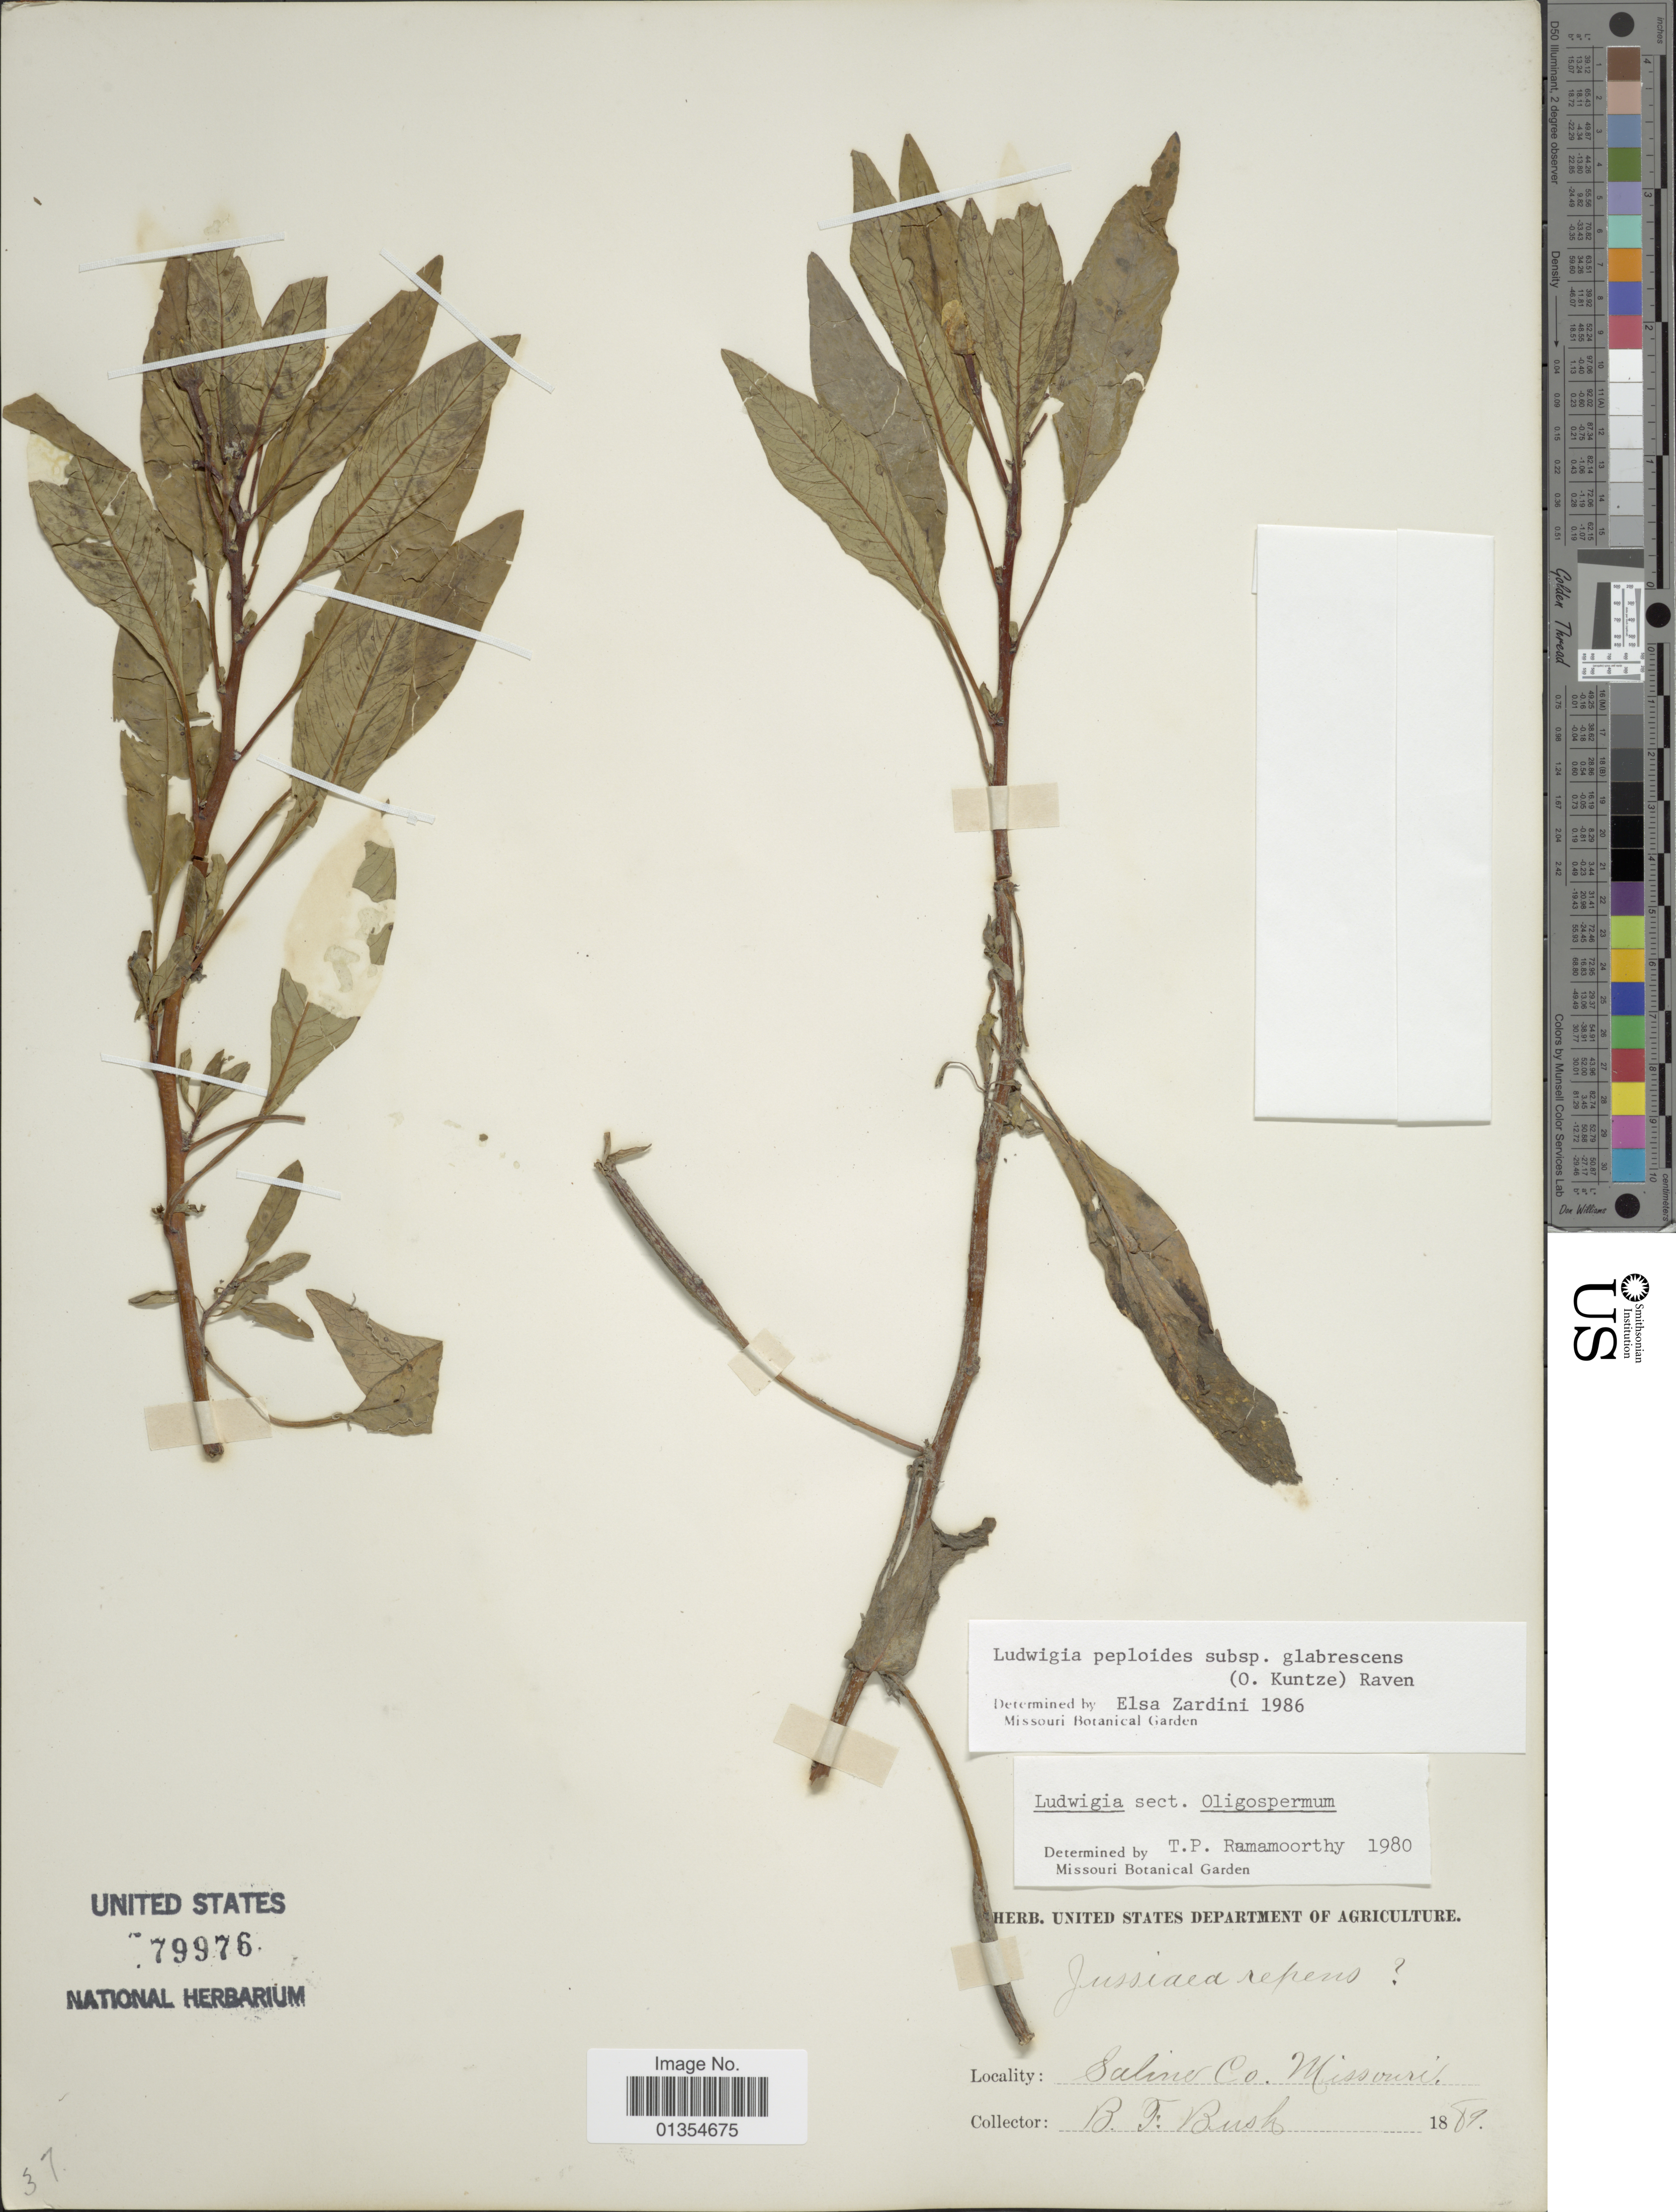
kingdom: Plantae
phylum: Tracheophyta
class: Magnoliopsida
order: Myrtales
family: Onagraceae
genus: Ludwigia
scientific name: Ludwigia peploides subsp. glabrescens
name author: (Kuntze) P.H. Raven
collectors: B. F. Bush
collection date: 1889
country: United States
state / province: Missouri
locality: Saliner Co.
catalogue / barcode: US 79976